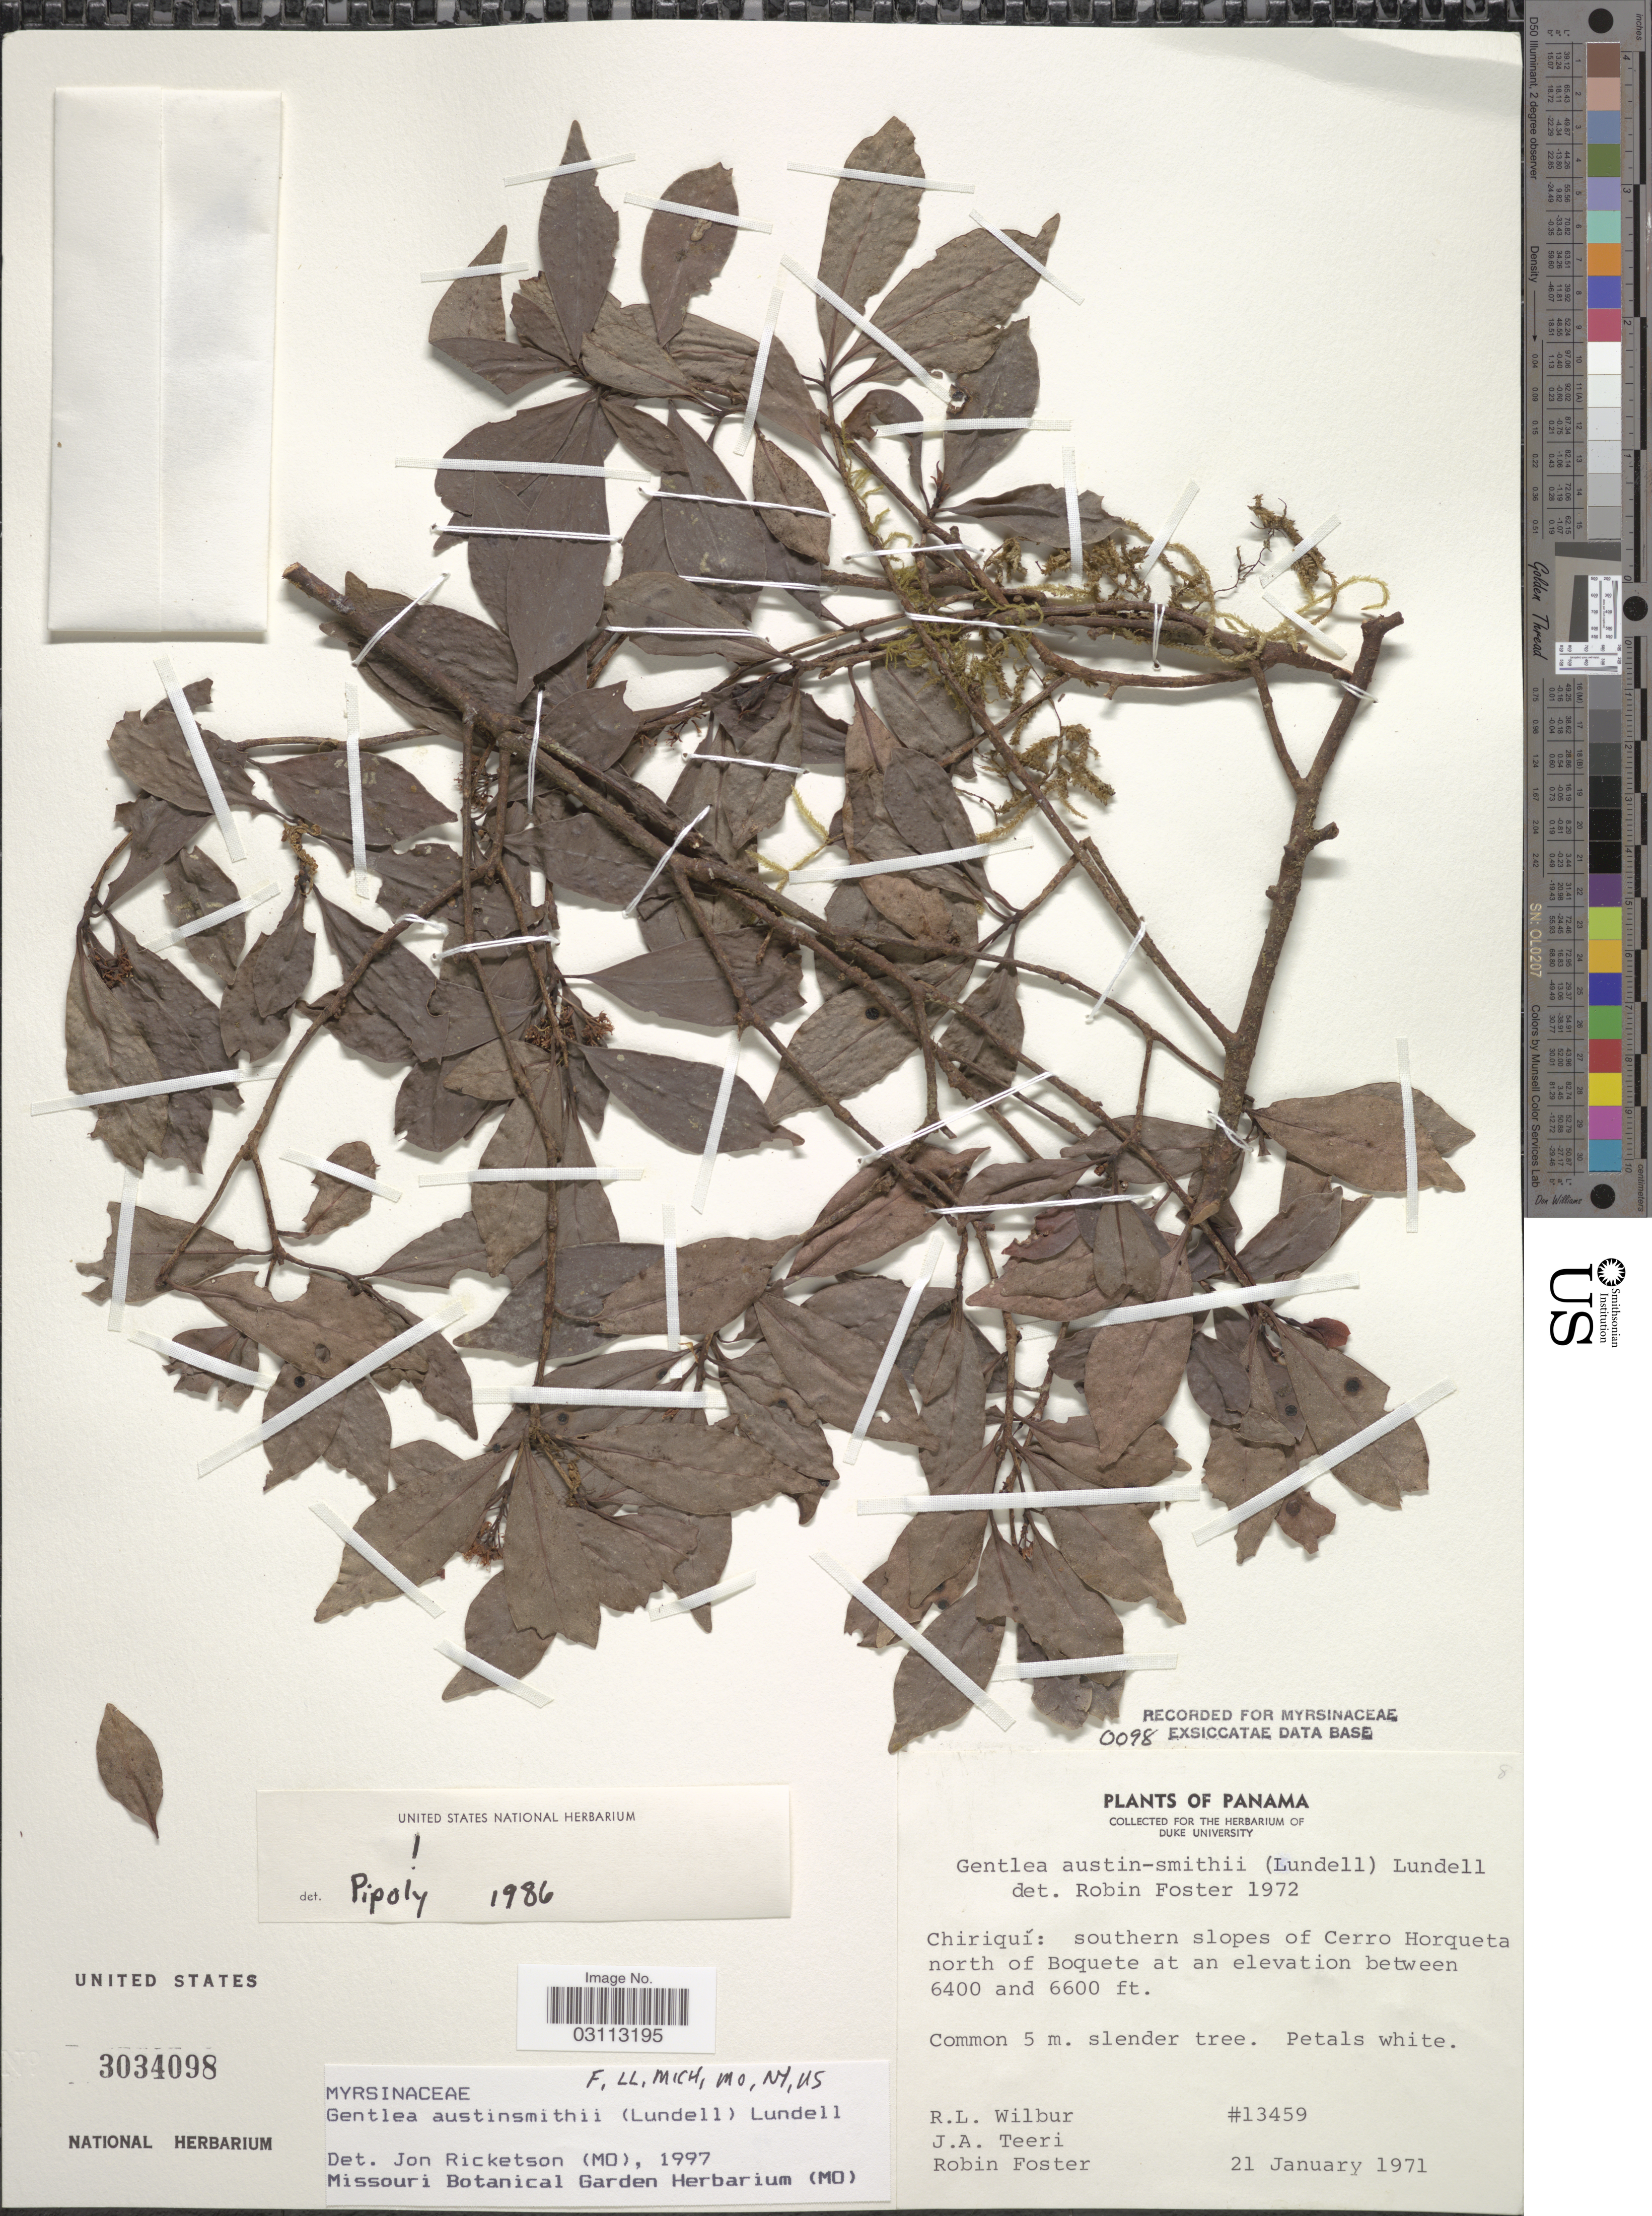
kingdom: Plantae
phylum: Tracheophyta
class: Magnoliopsida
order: Ericales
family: Primulaceae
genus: Gentlea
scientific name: Gentlea austin-smithii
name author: (Lundell) Lundell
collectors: R. L. Wilbur, J. Teeri & R. B. Foster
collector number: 13459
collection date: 1971-01-21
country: Panama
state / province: Chiriqui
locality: Southern slopes of Cerro Horqueta north of Boquete.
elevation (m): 1951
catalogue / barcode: US 3034098